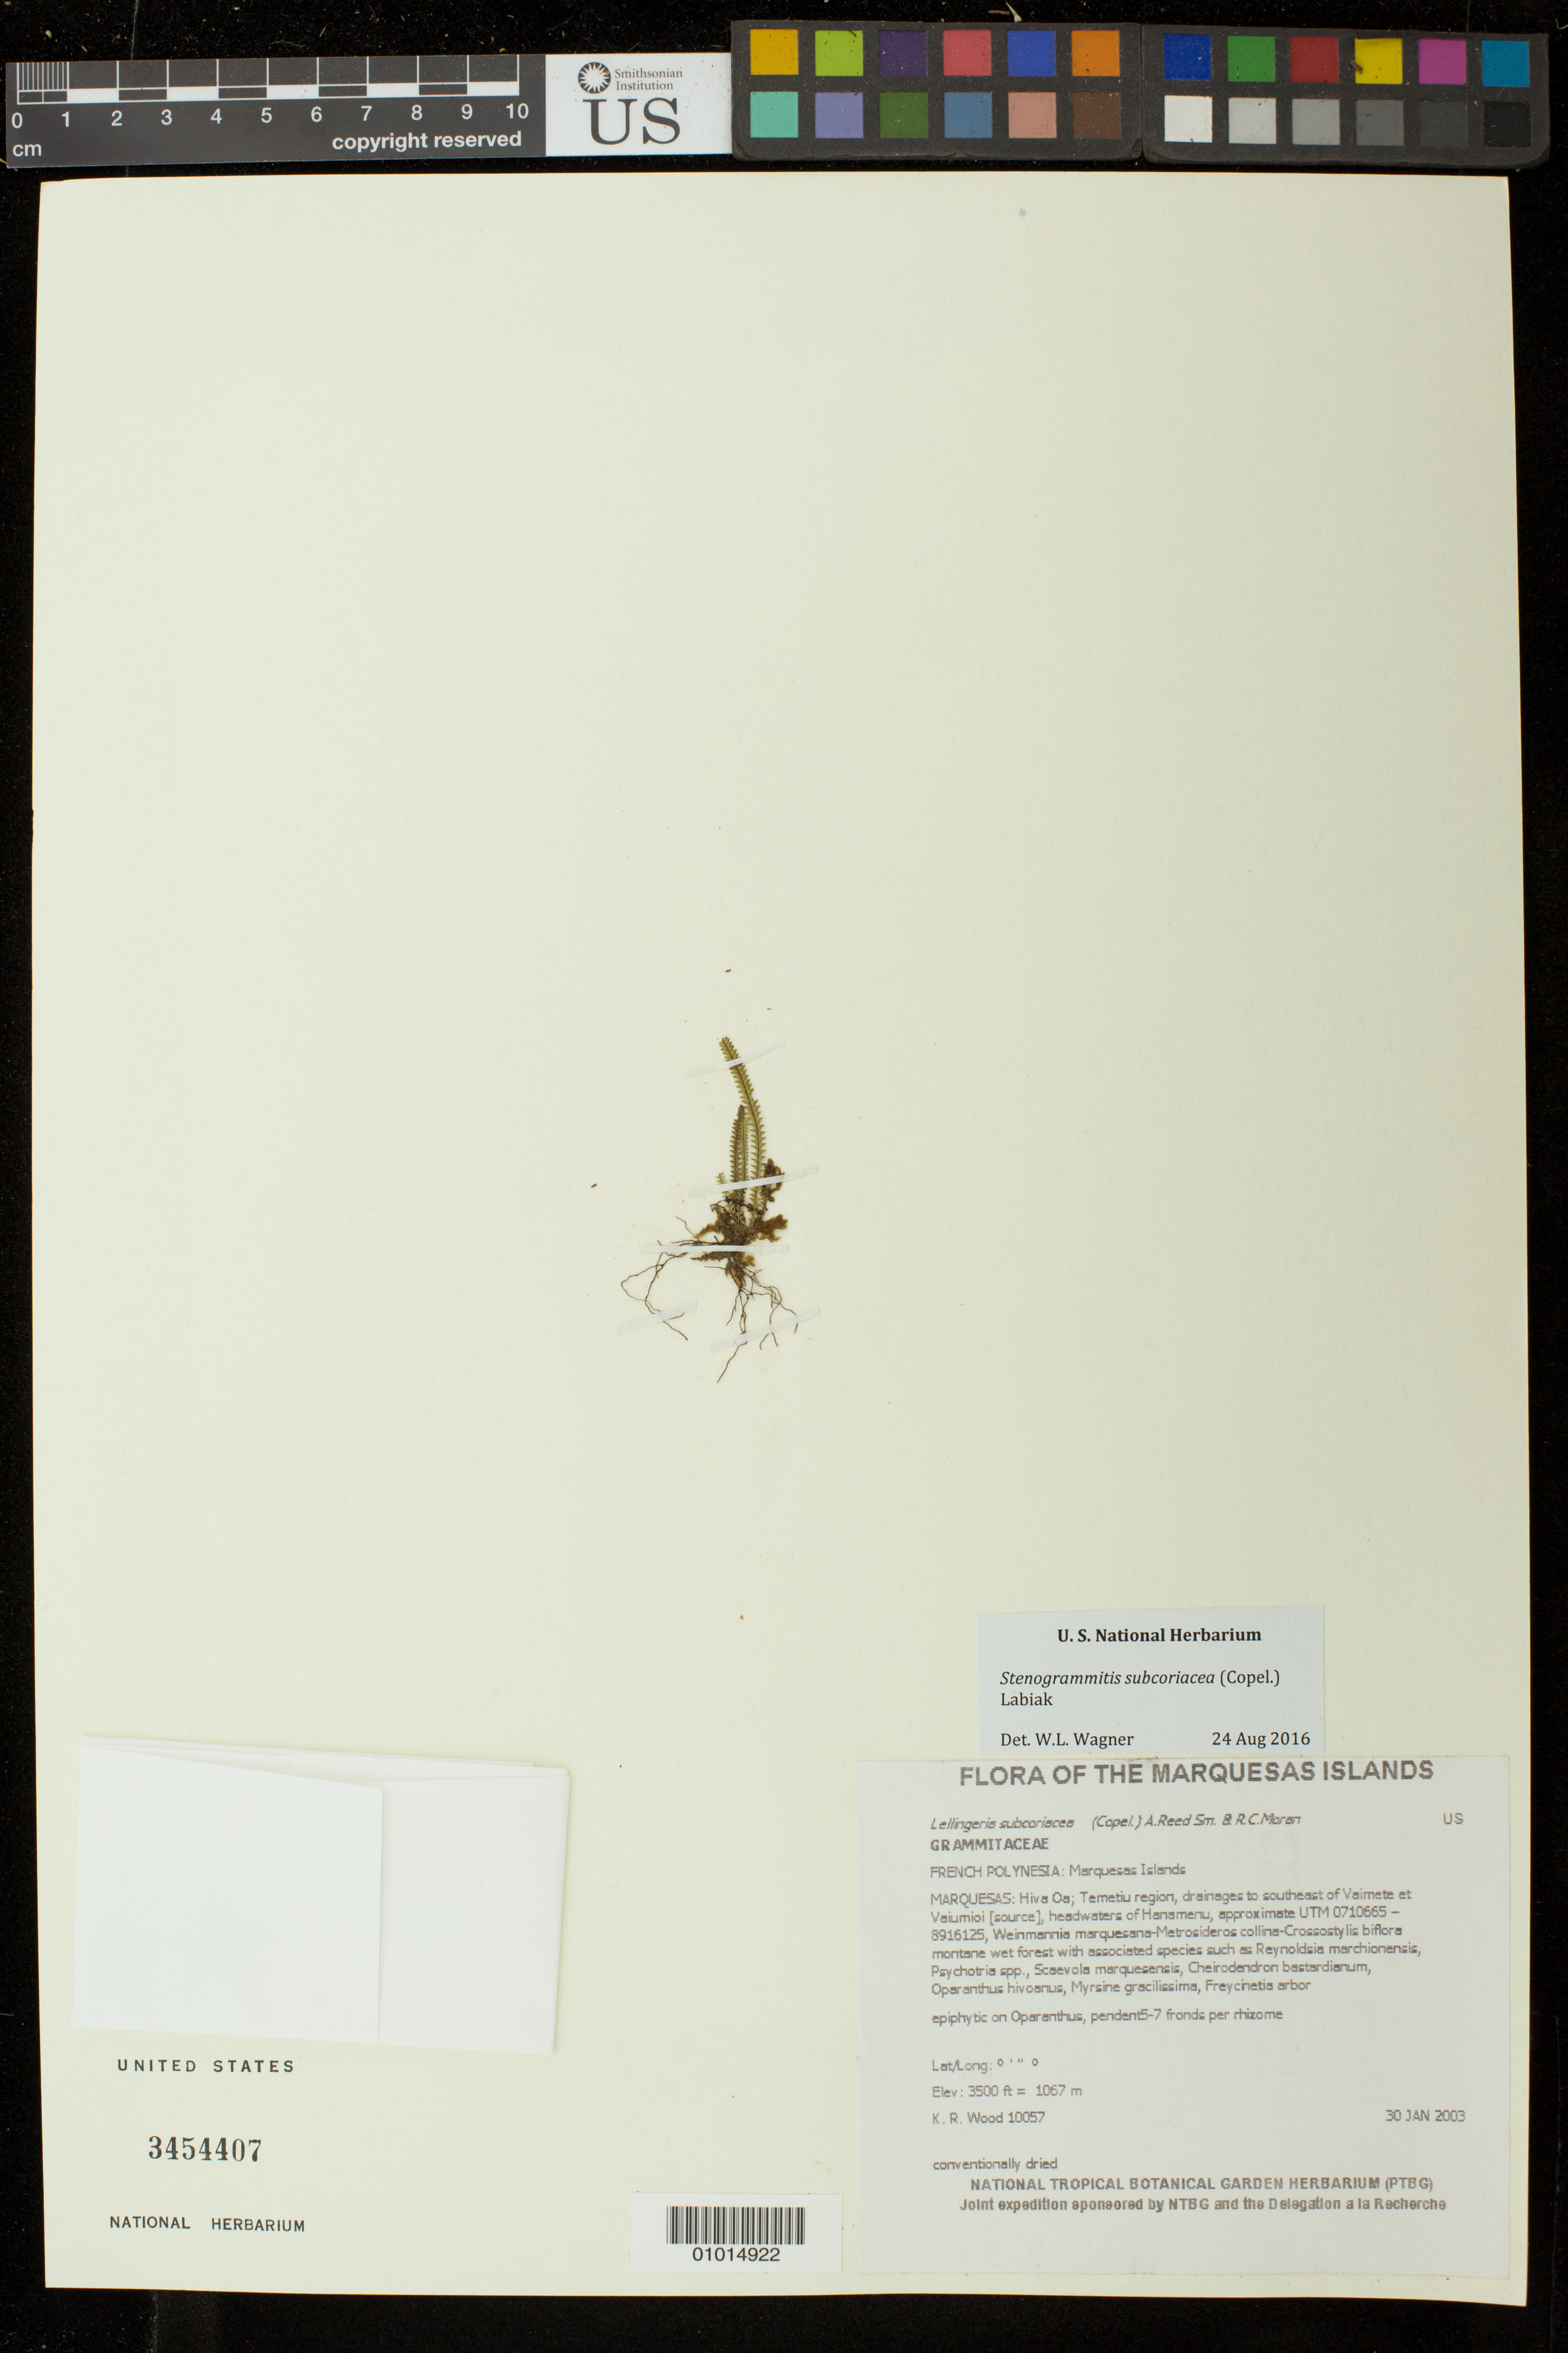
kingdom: Plantae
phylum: Tracheophyta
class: Polypodiopsida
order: Polypodiales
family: Polypodiaceae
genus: Stenogrammitis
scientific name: Stenogrammitis subcoriacea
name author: (Copel.) Labiak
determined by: Flynn, T. W.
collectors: K. R. Wood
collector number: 10057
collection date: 2003-01-30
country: French Polynesia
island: Hiva Oa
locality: Temetiu region, drainages to southeast of Vaimete et Vaiumioi [source], headwaters of Hanamenu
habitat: Weinmannia marquesana - Metrosideros collina - Crossostylis biflora montane wet forest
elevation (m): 1067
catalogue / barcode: US 3454407